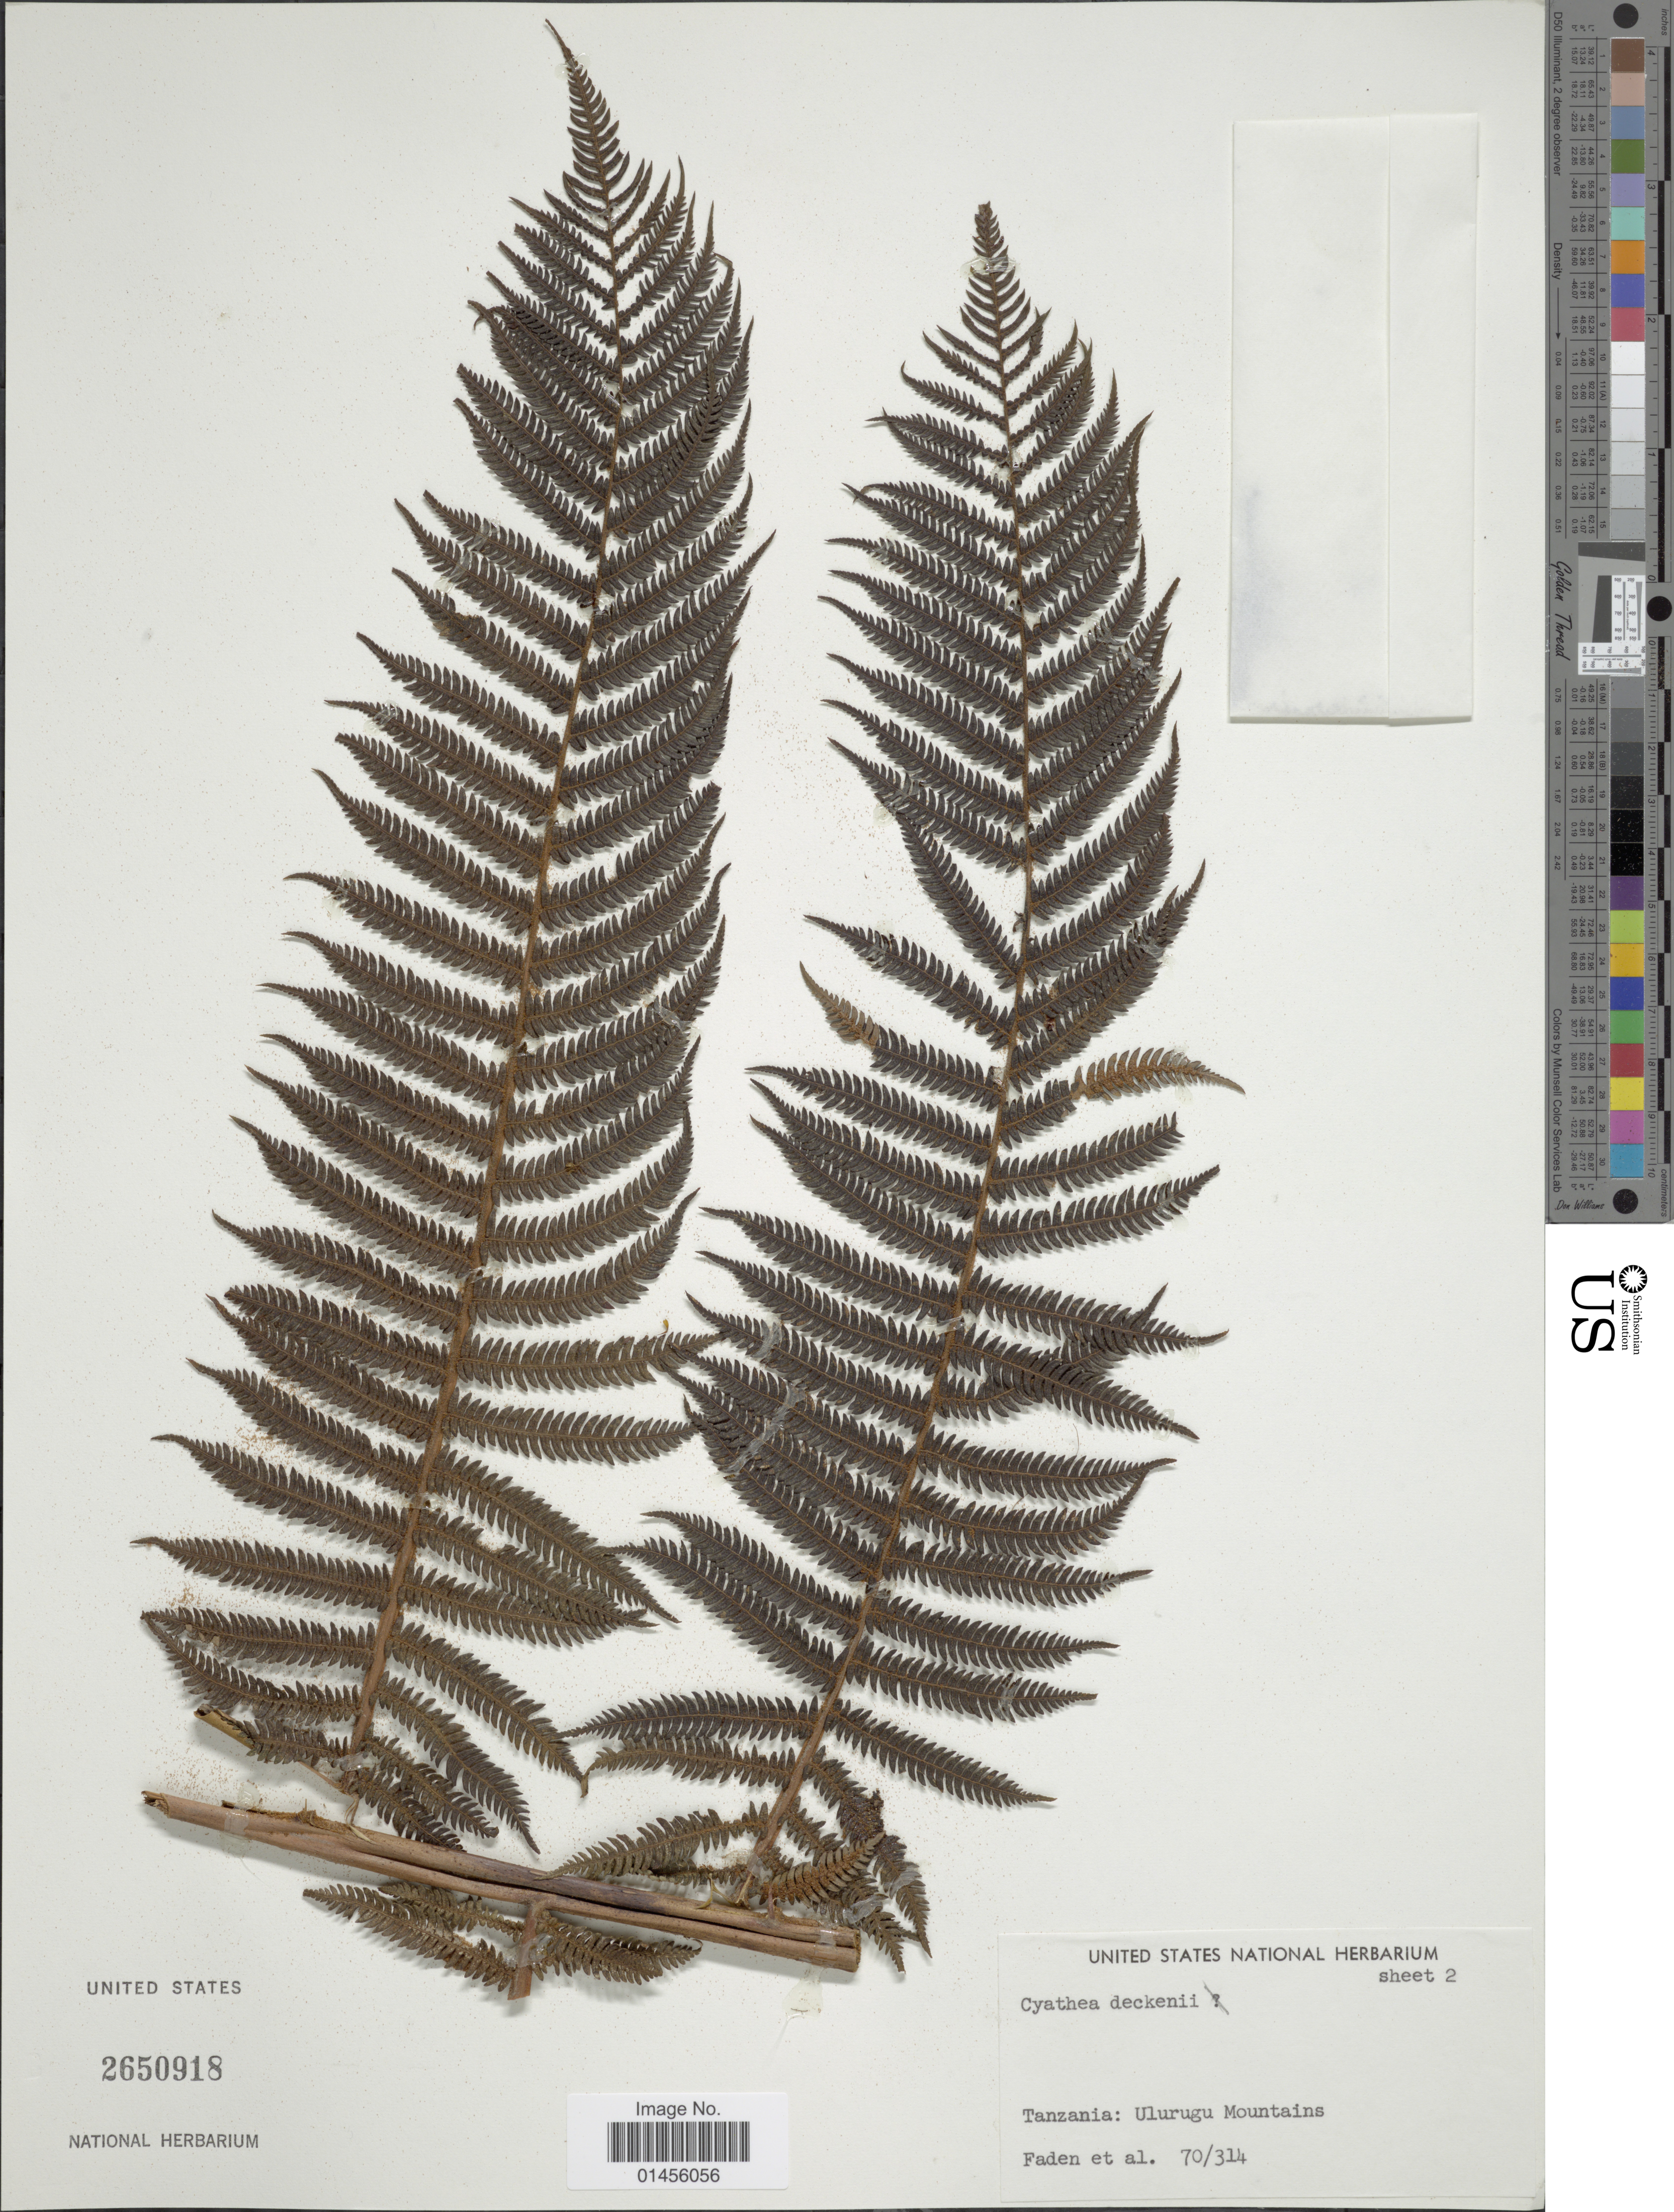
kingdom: Plantae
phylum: Tracheophyta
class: Polypodiopsida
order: Cyatheales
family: Cyatheaceae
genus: Alsophila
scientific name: Alsophila deckenii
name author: (Kuhn) R.M. Tryon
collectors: -- Faden & et al.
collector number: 70/314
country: Tanzania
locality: Uluruhgu Mountains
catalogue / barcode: US 2650918